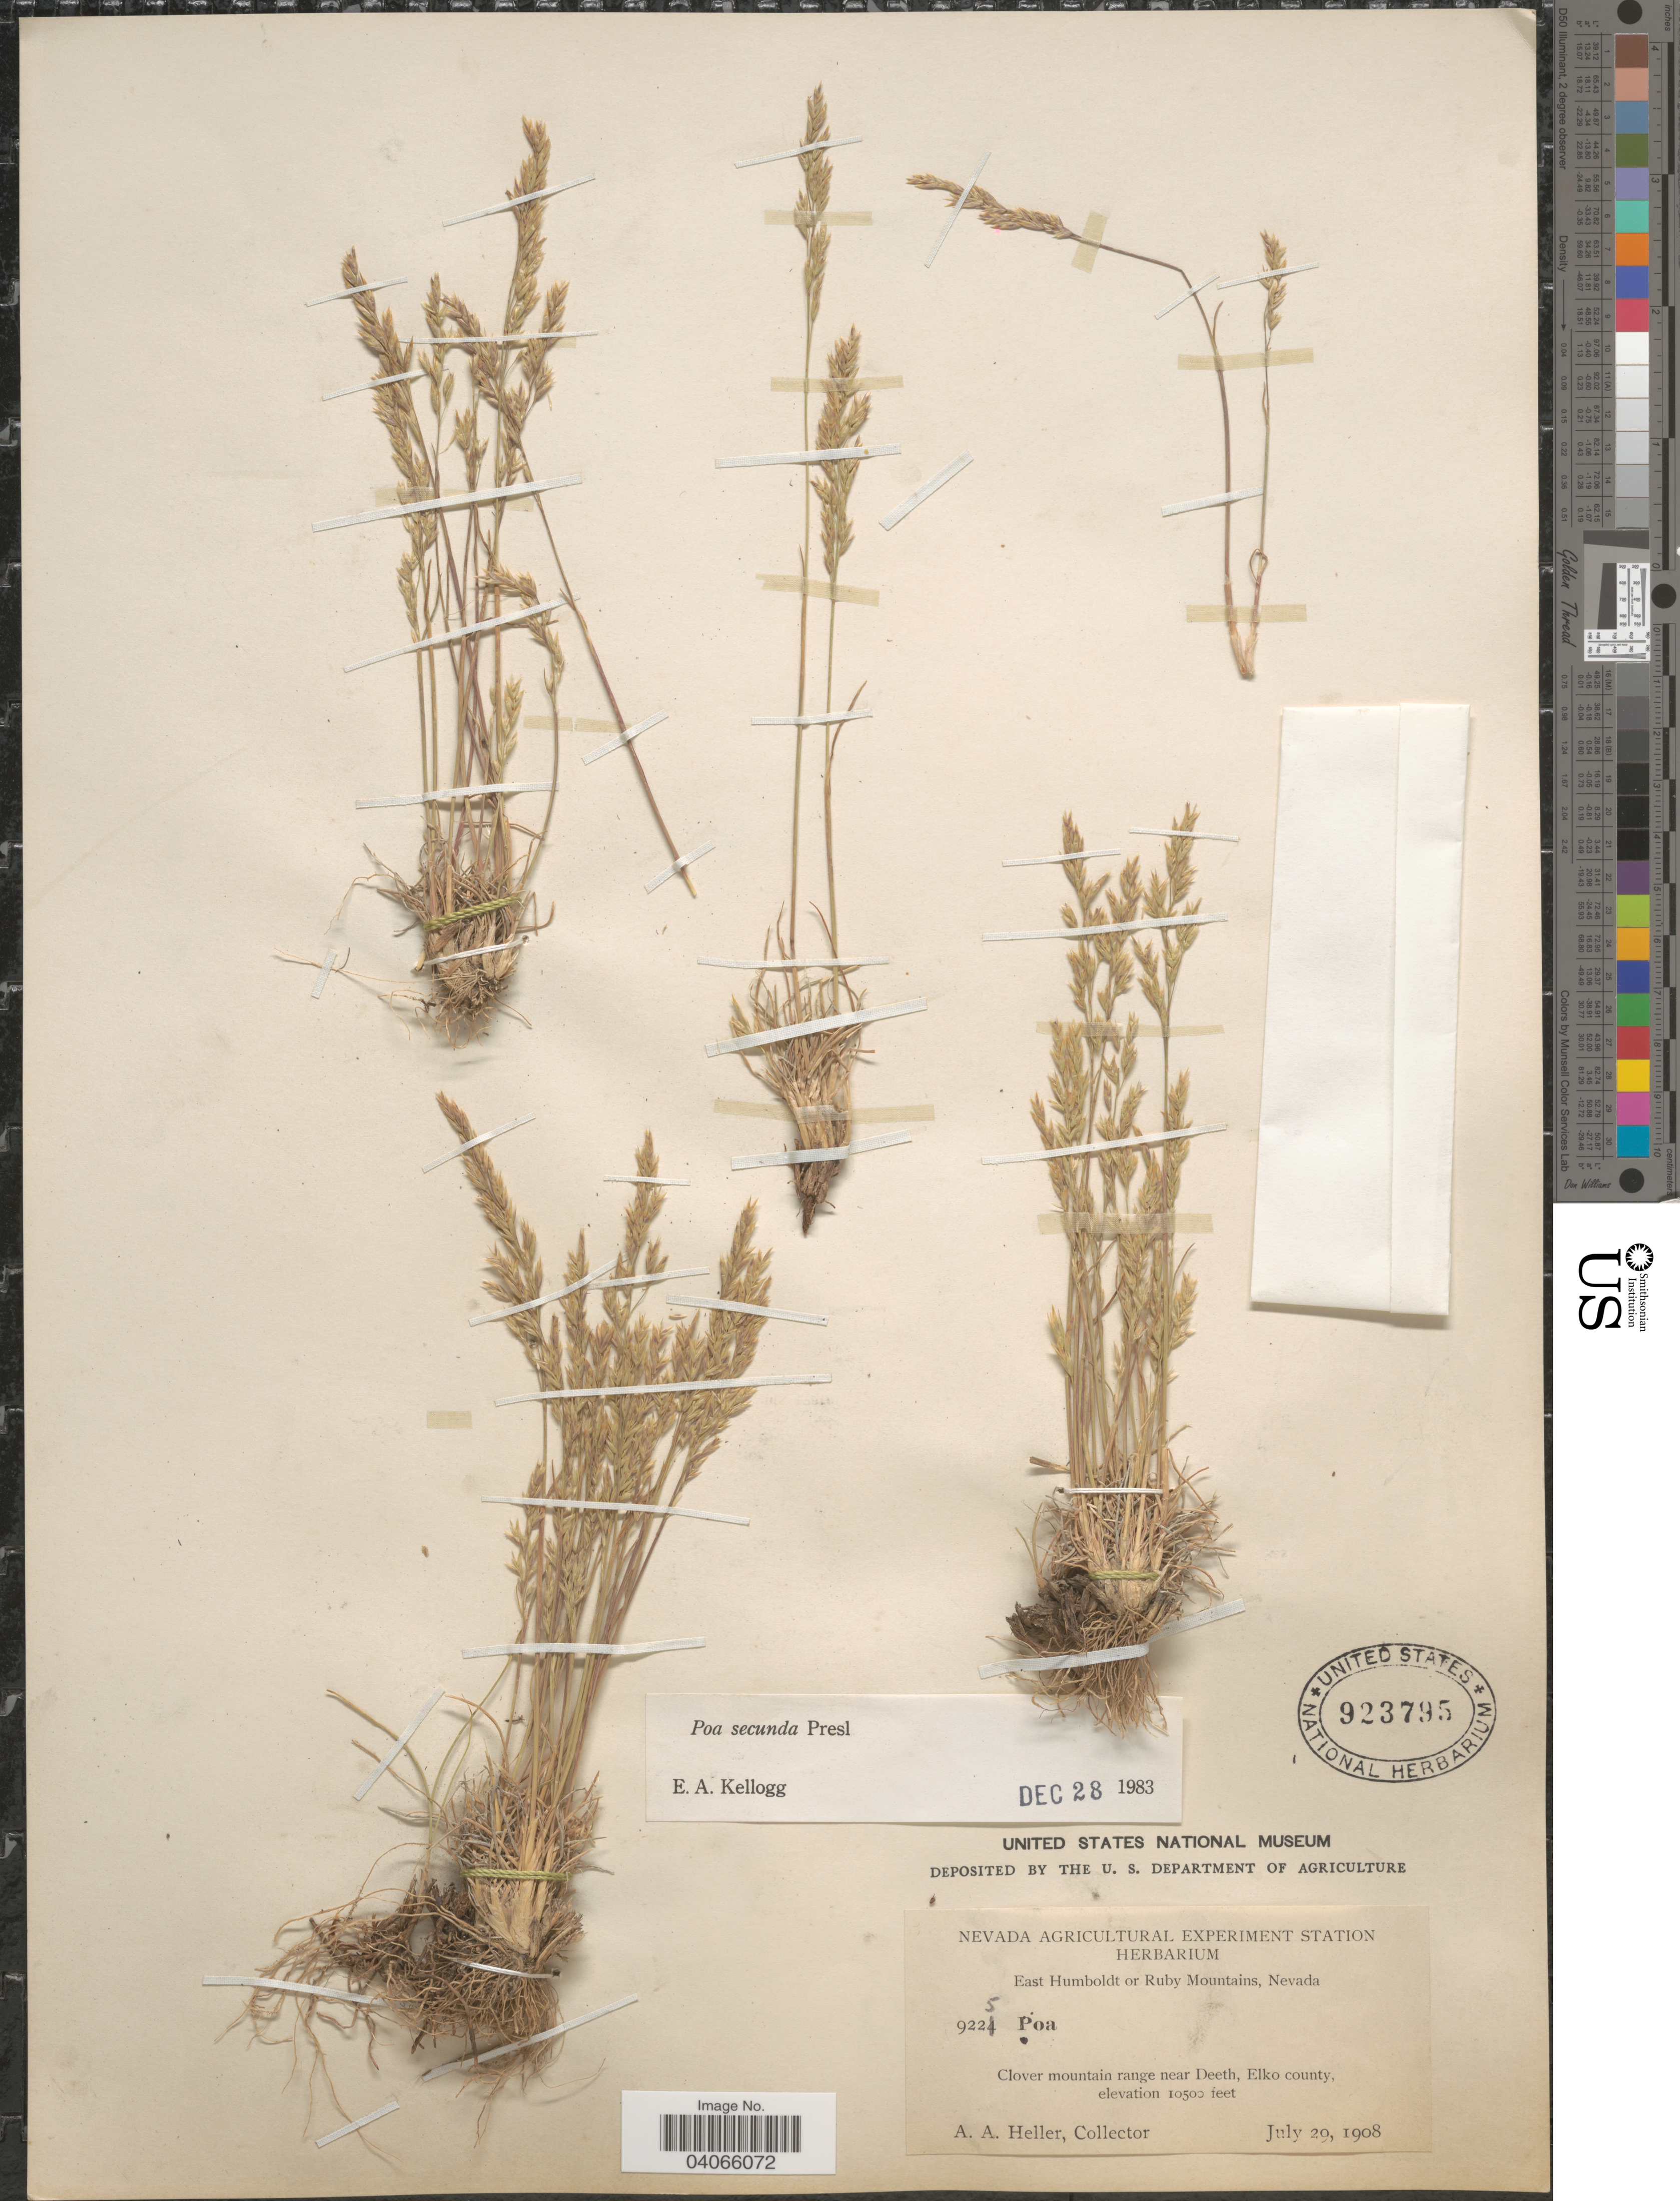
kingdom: Plantae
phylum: Tracheophyta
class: Liliopsida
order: Poales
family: Poaceae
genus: Poa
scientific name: Poa secunda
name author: J. Presl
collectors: A. A. Heller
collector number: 9225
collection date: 1908-07-29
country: United States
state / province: Nevada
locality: East Humboldt or Ruby Mountains. Clover mountain near Deeth, Elko county.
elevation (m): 3200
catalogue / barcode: US 923795